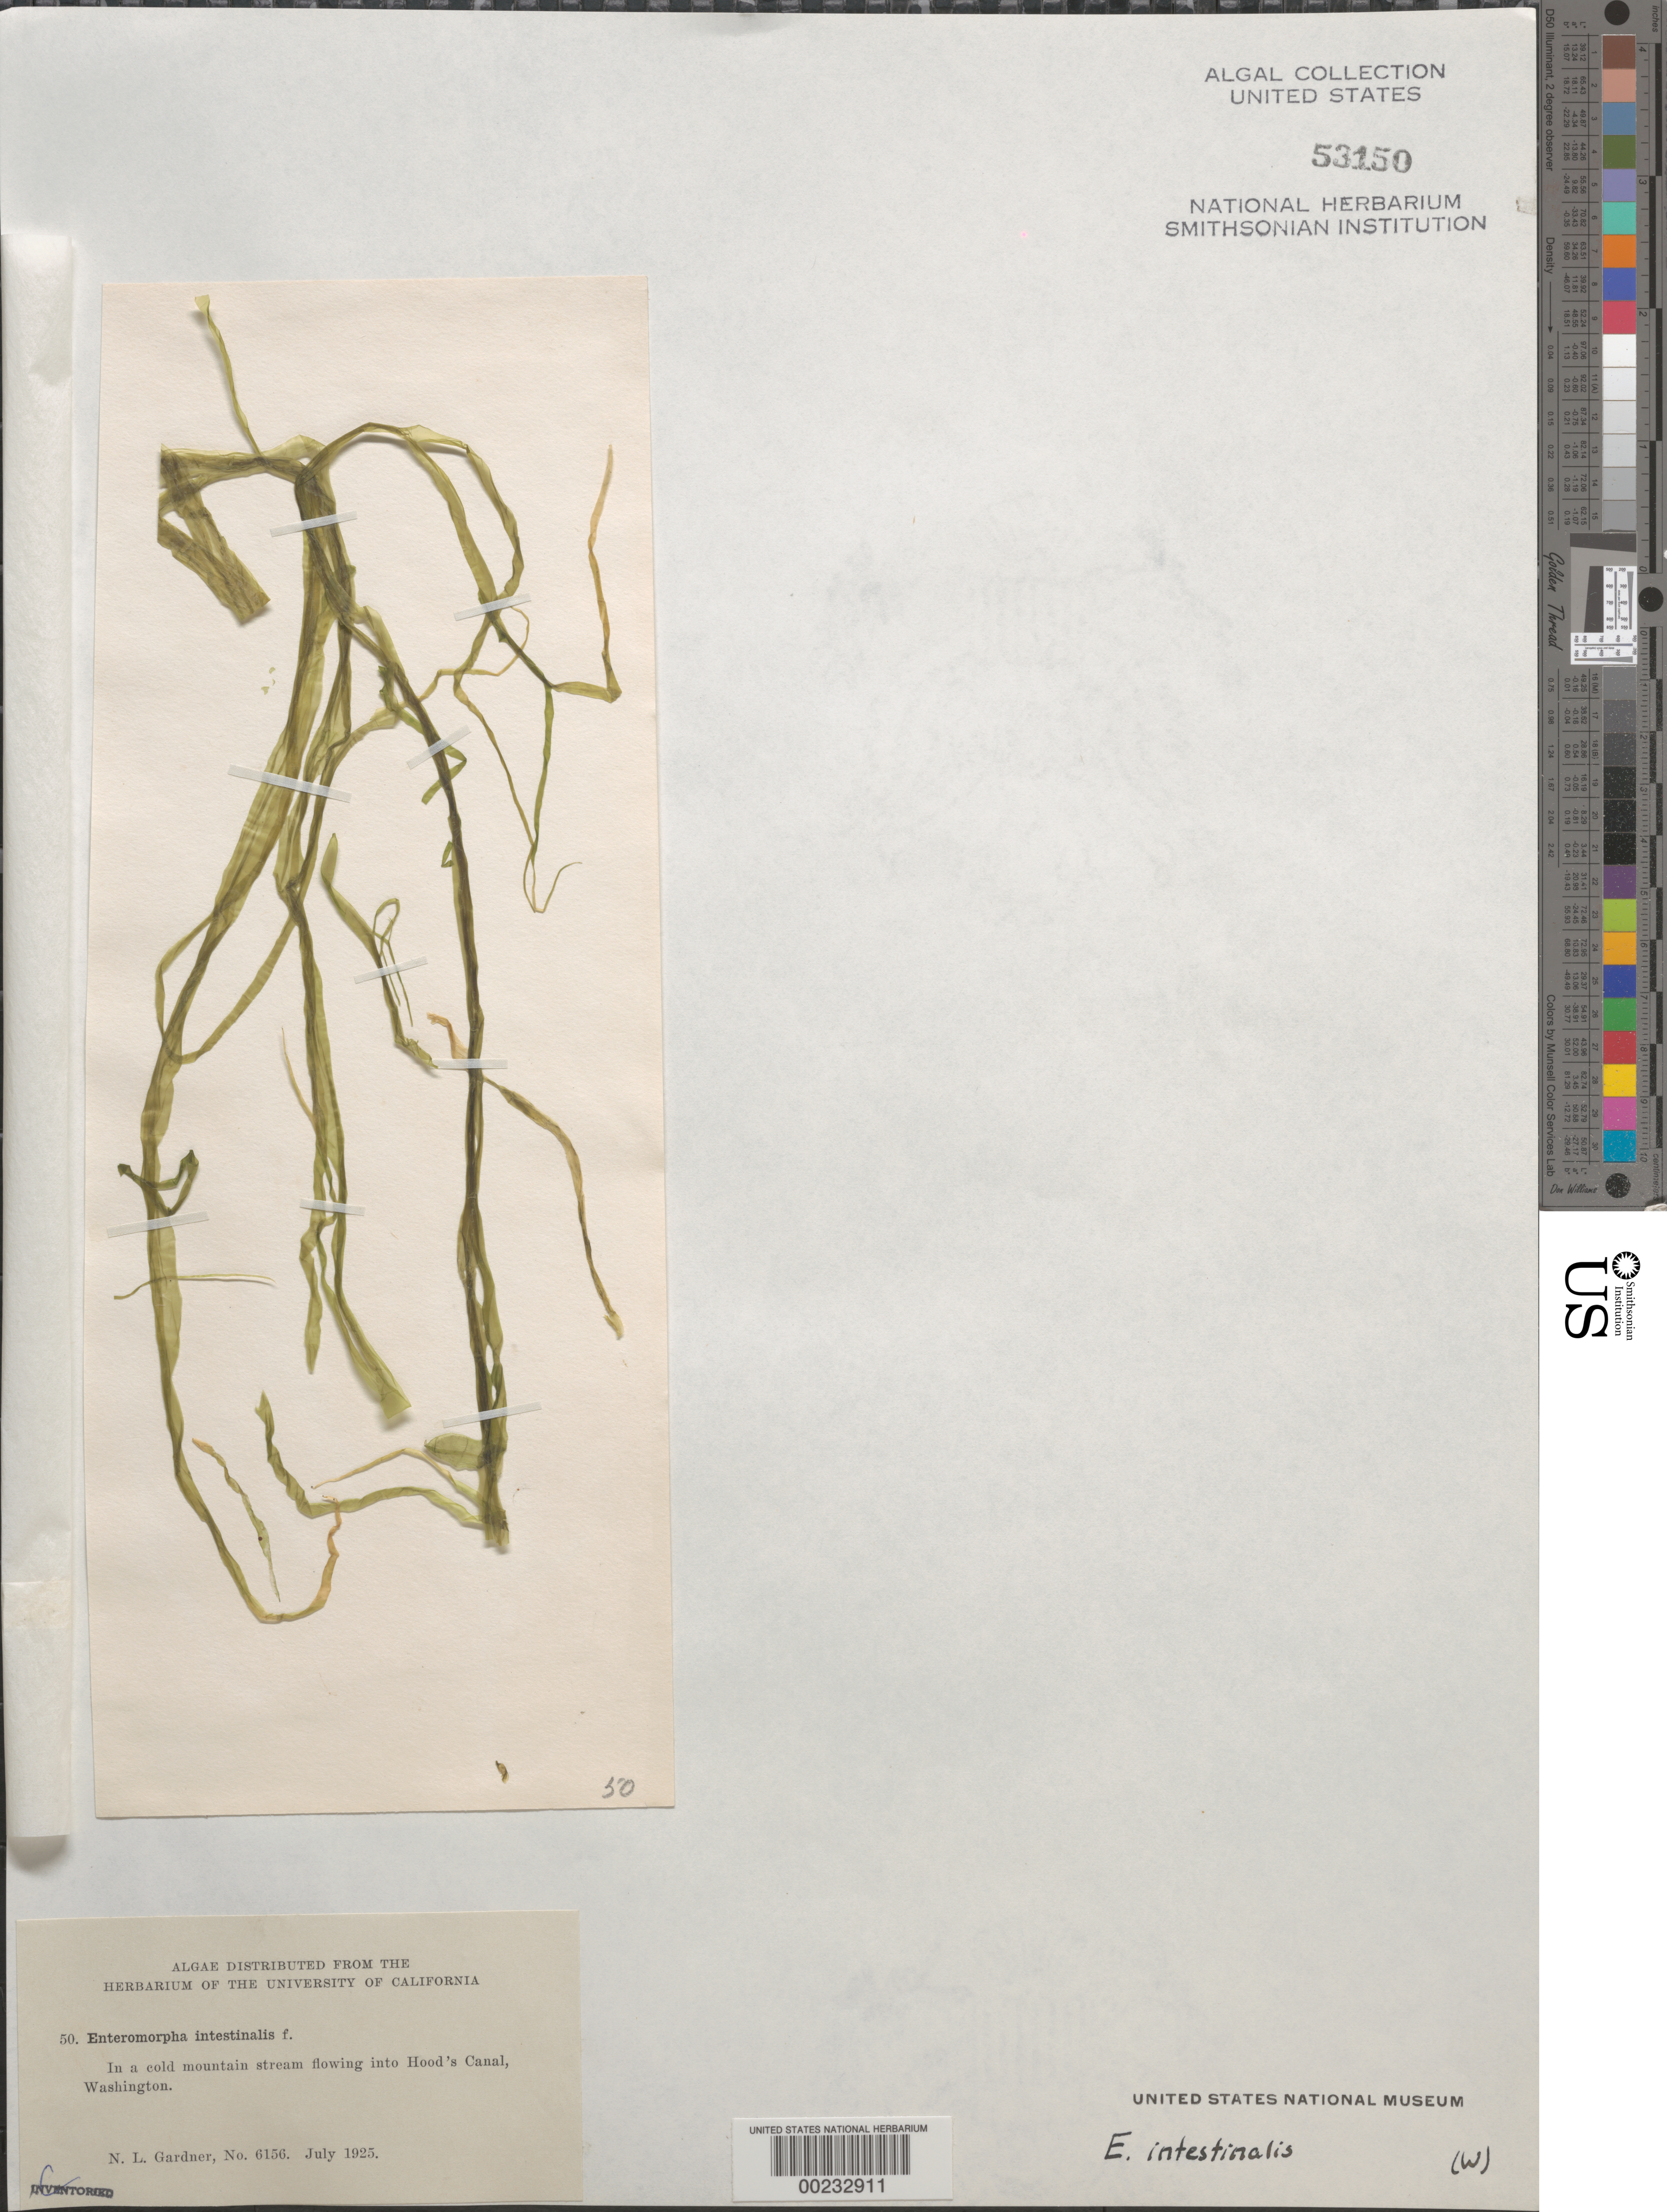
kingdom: Plantae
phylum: Chlorophyta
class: Ulvophyceae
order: Ulvales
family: Ulvaceae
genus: Enteromorpha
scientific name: Enteromorpha intestinalis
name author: (L.) Nees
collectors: N. Gardner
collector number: NLG 6156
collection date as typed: Jul 1925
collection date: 1925-07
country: United States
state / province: Washington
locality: Cold mountain stream into Hood Canal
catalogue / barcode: US 53150